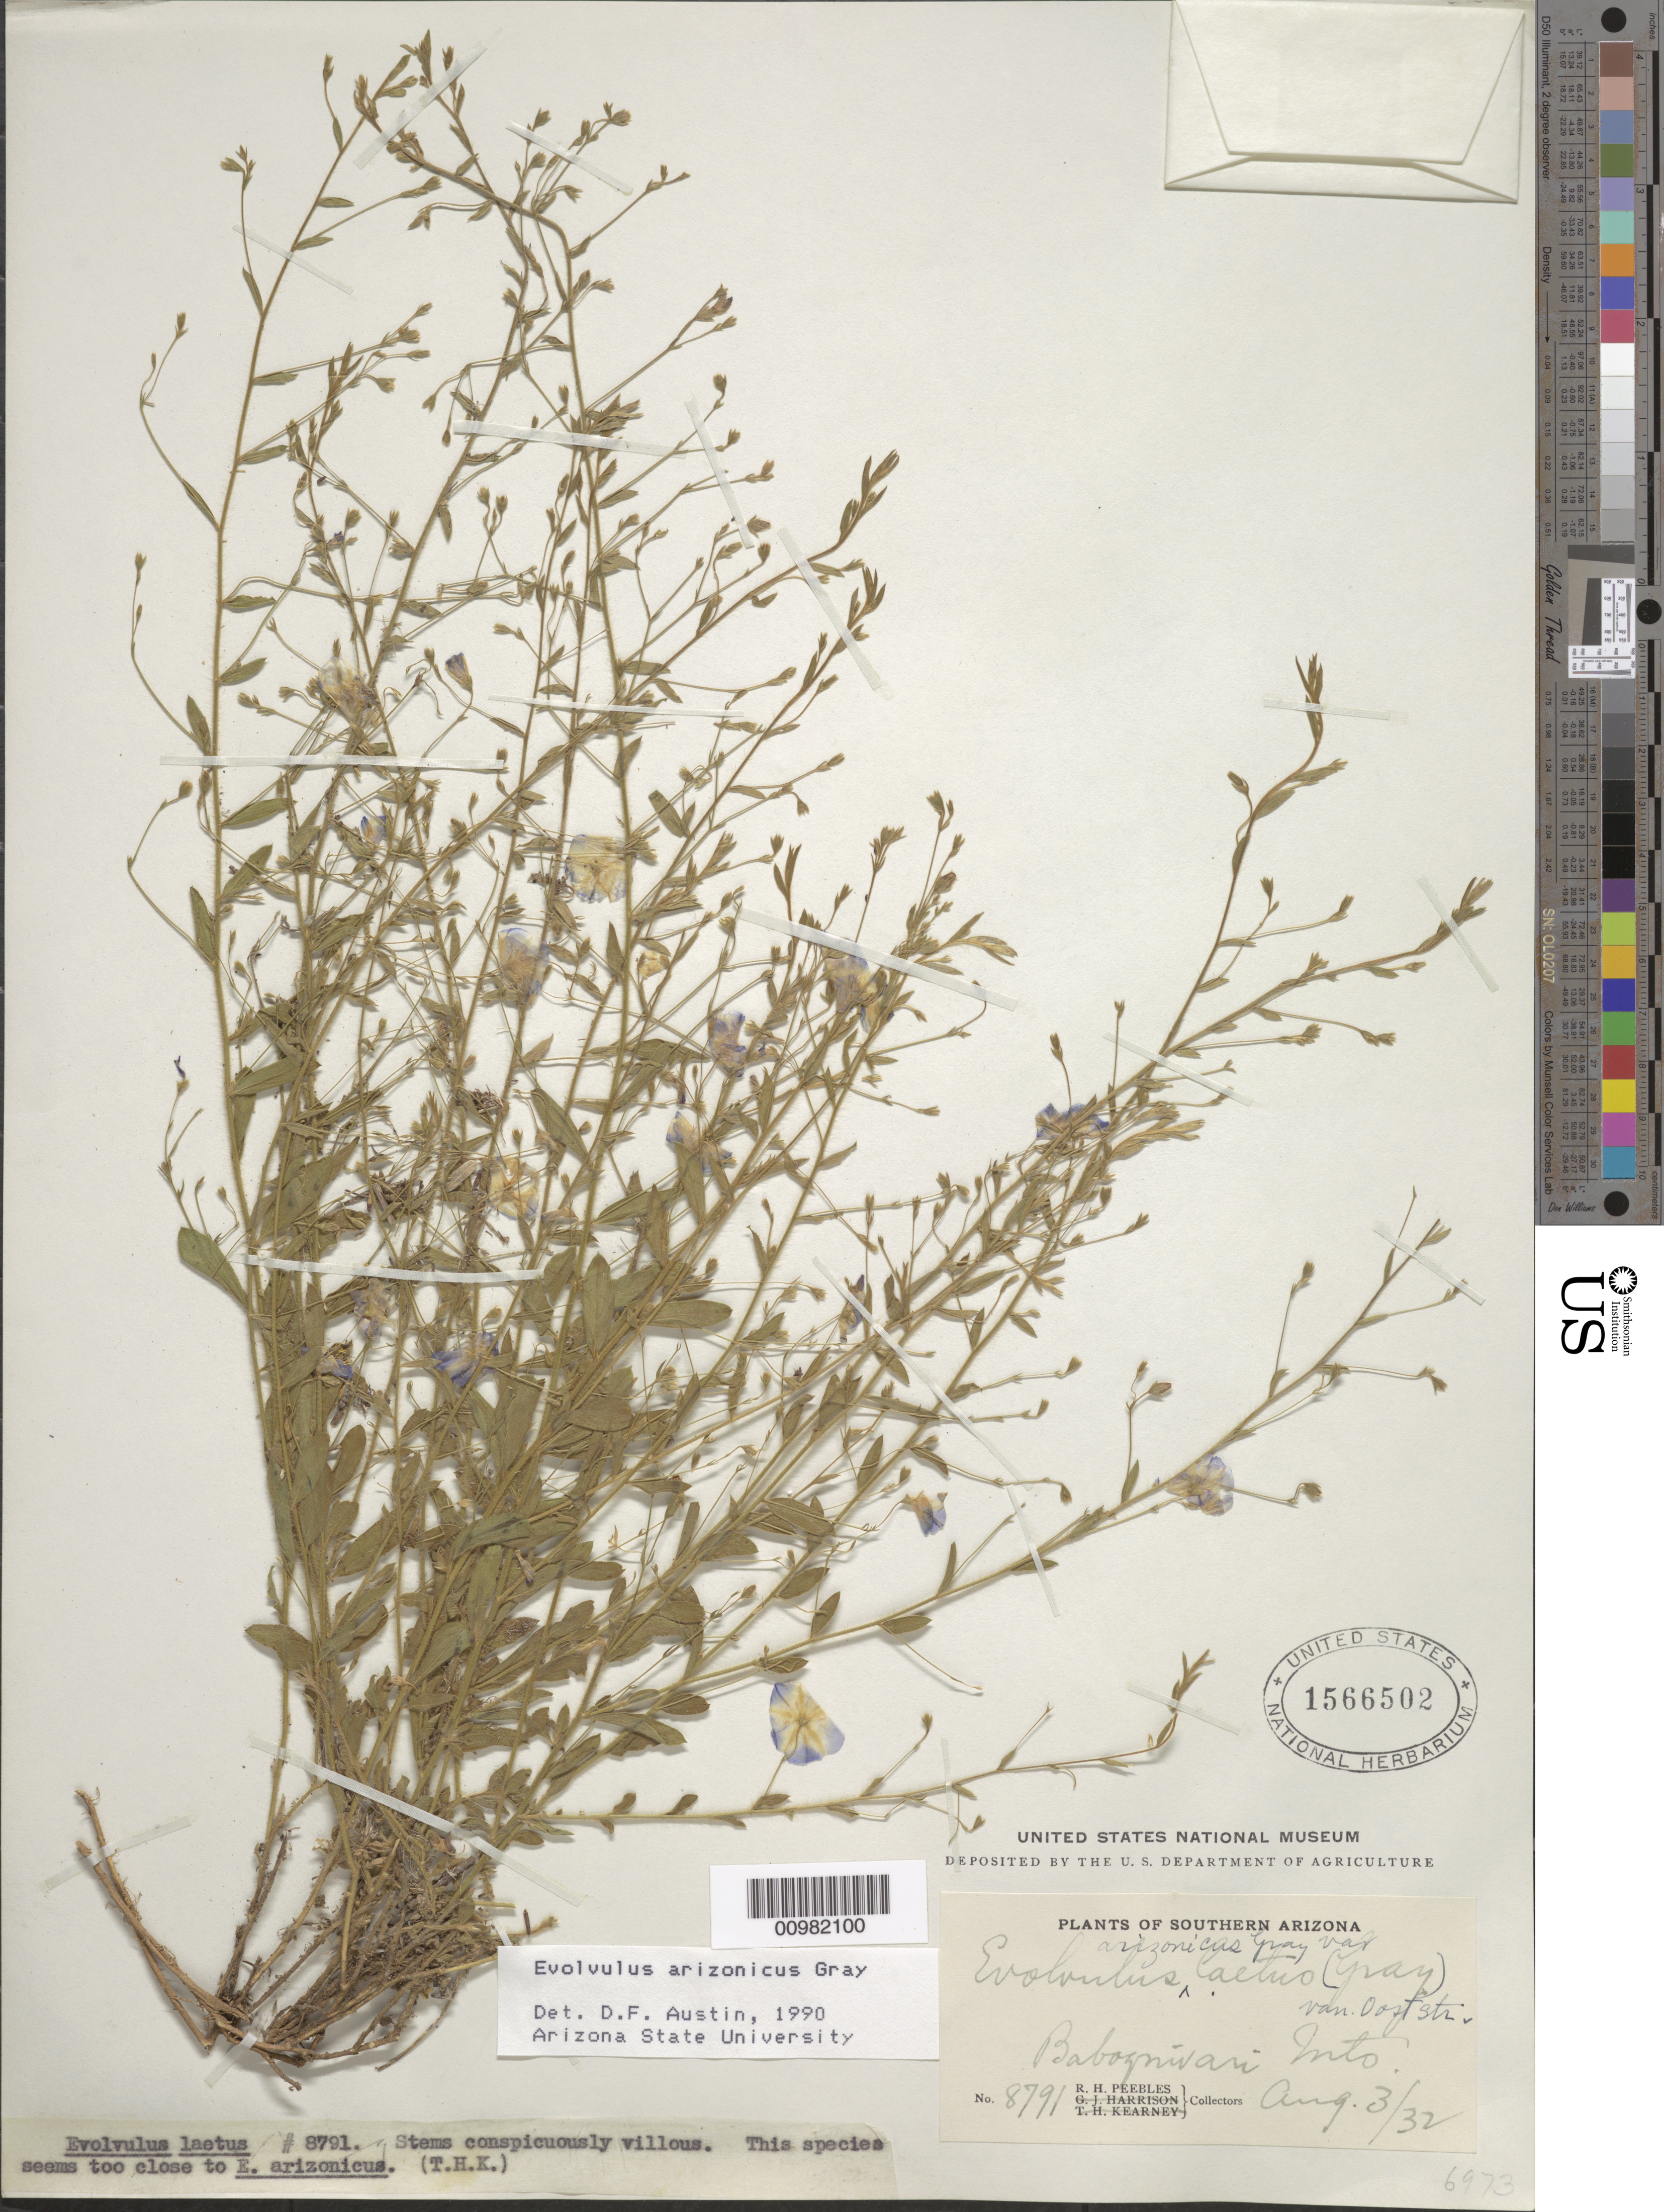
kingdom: Plantae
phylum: Tracheophyta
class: Magnoliopsida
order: Solanales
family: Convolvulaceae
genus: Evolvulus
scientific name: Evolvulus arizonicus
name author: A. Gray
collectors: R. H. Peebles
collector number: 8791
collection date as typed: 03 Aug 1932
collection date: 1932-08-03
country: United States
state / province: Arizona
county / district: Pima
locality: Baboquivari Mountains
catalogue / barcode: US 1566502